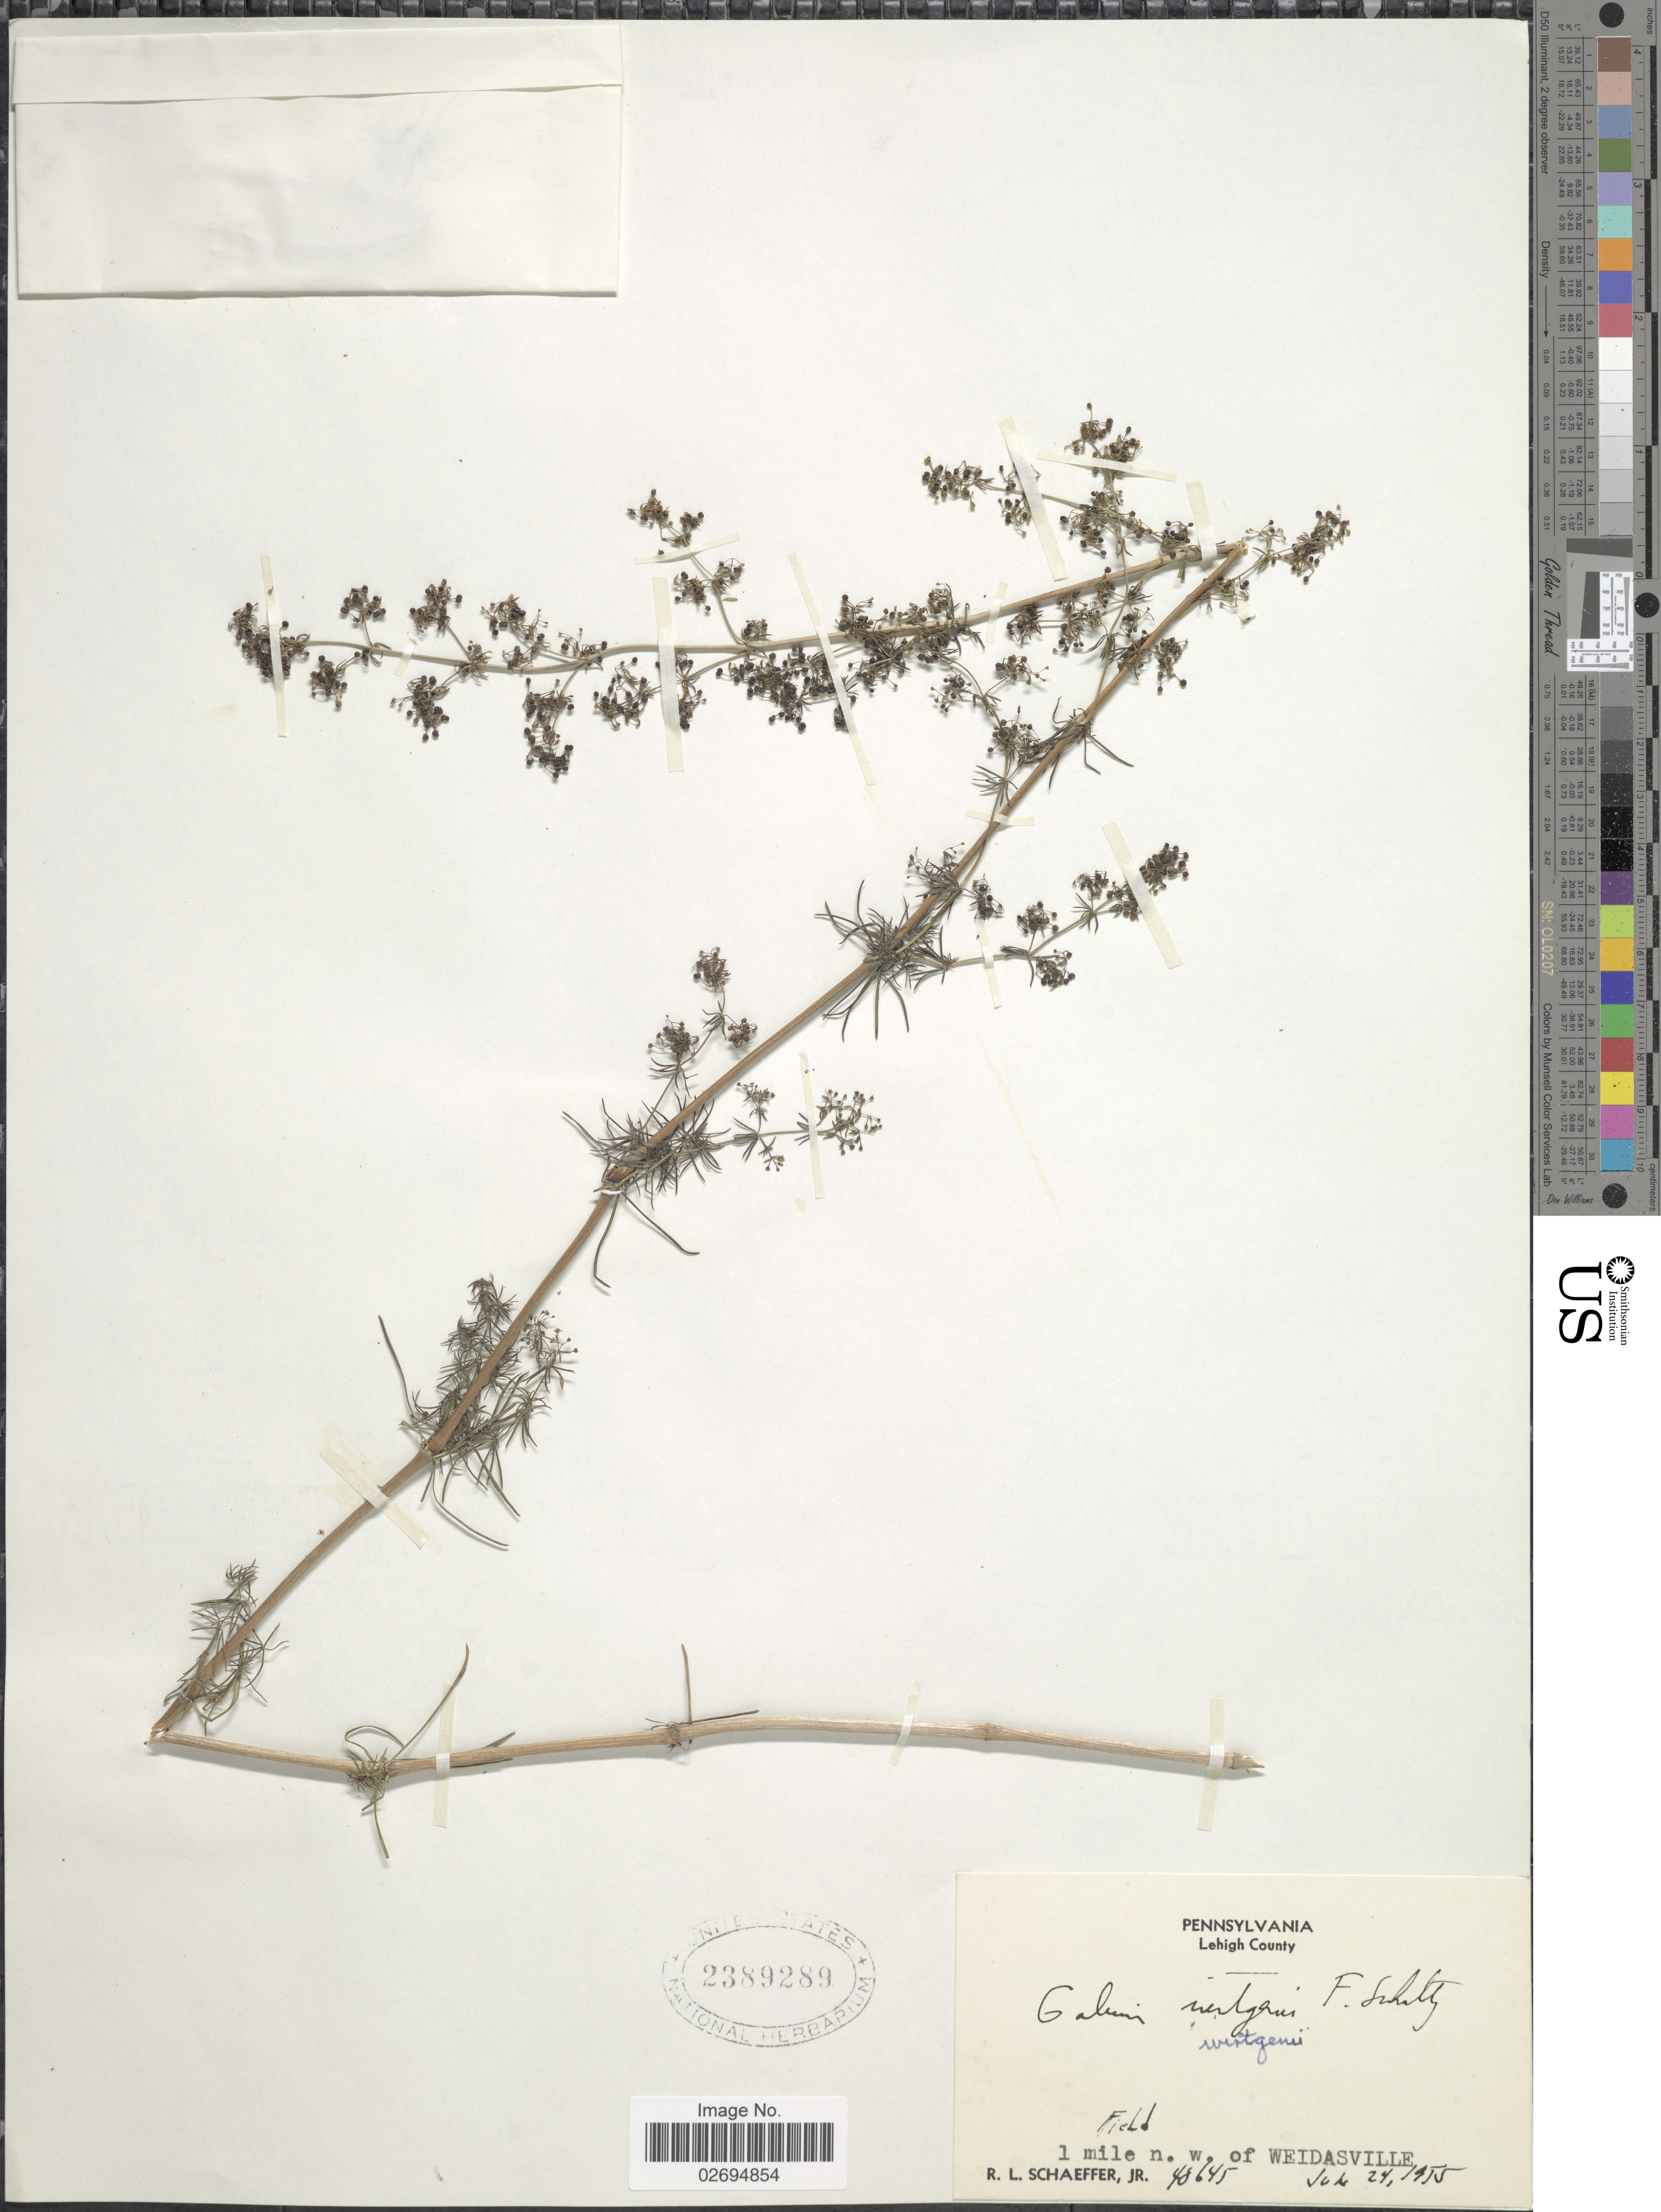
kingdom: Plantae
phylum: Tracheophyta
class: Magnoliopsida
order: Gentianales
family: Rubiaceae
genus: Galium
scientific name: Galium verum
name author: L.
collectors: R. L. Schaeffer Jr.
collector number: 48645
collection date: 1955-06-24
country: United States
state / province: Pennsylvania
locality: Lehigh County, Field, 1 mile n.w. of Weidasville.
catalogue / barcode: US 2389289